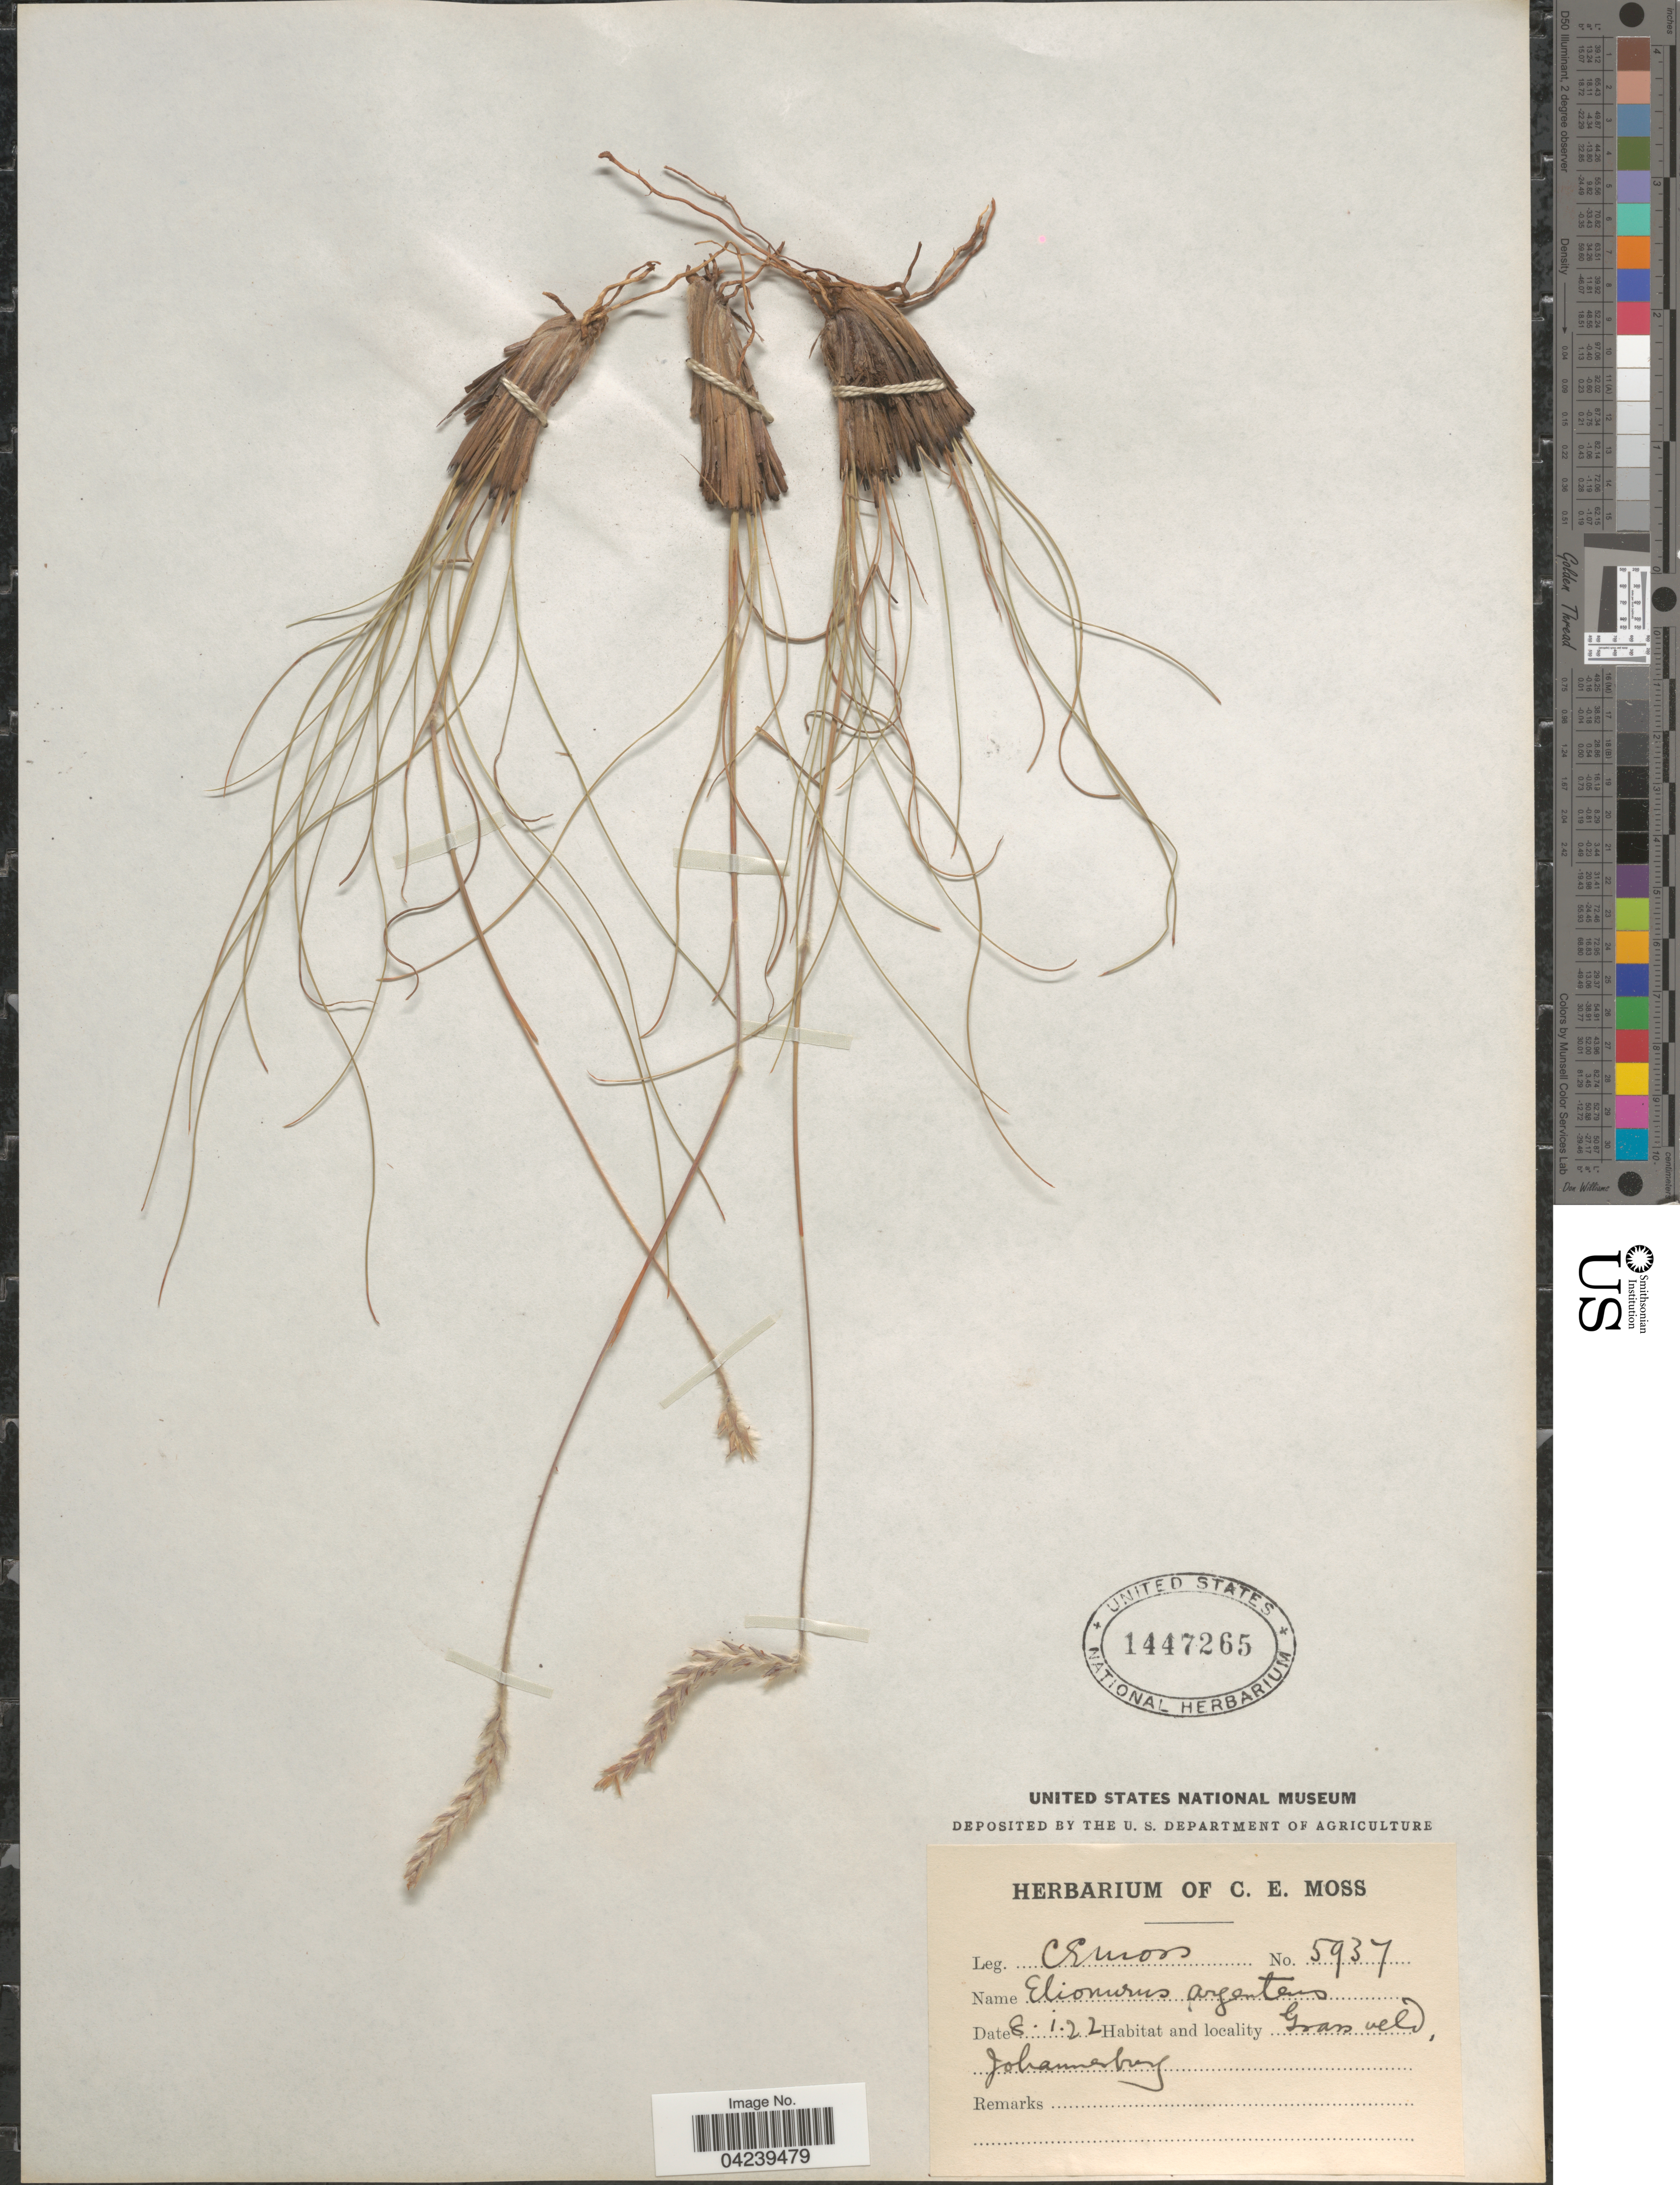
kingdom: Plantae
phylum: Tracheophyta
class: Liliopsida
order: Poales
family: Poaceae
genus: Elionurus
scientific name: Elionurus muticus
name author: (Spreng.) Kuntze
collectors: C. E. Moss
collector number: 5937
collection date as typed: Transcribed d/m/y: 8/1/22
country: South Africa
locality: Johannesburg.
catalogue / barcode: US 1447265